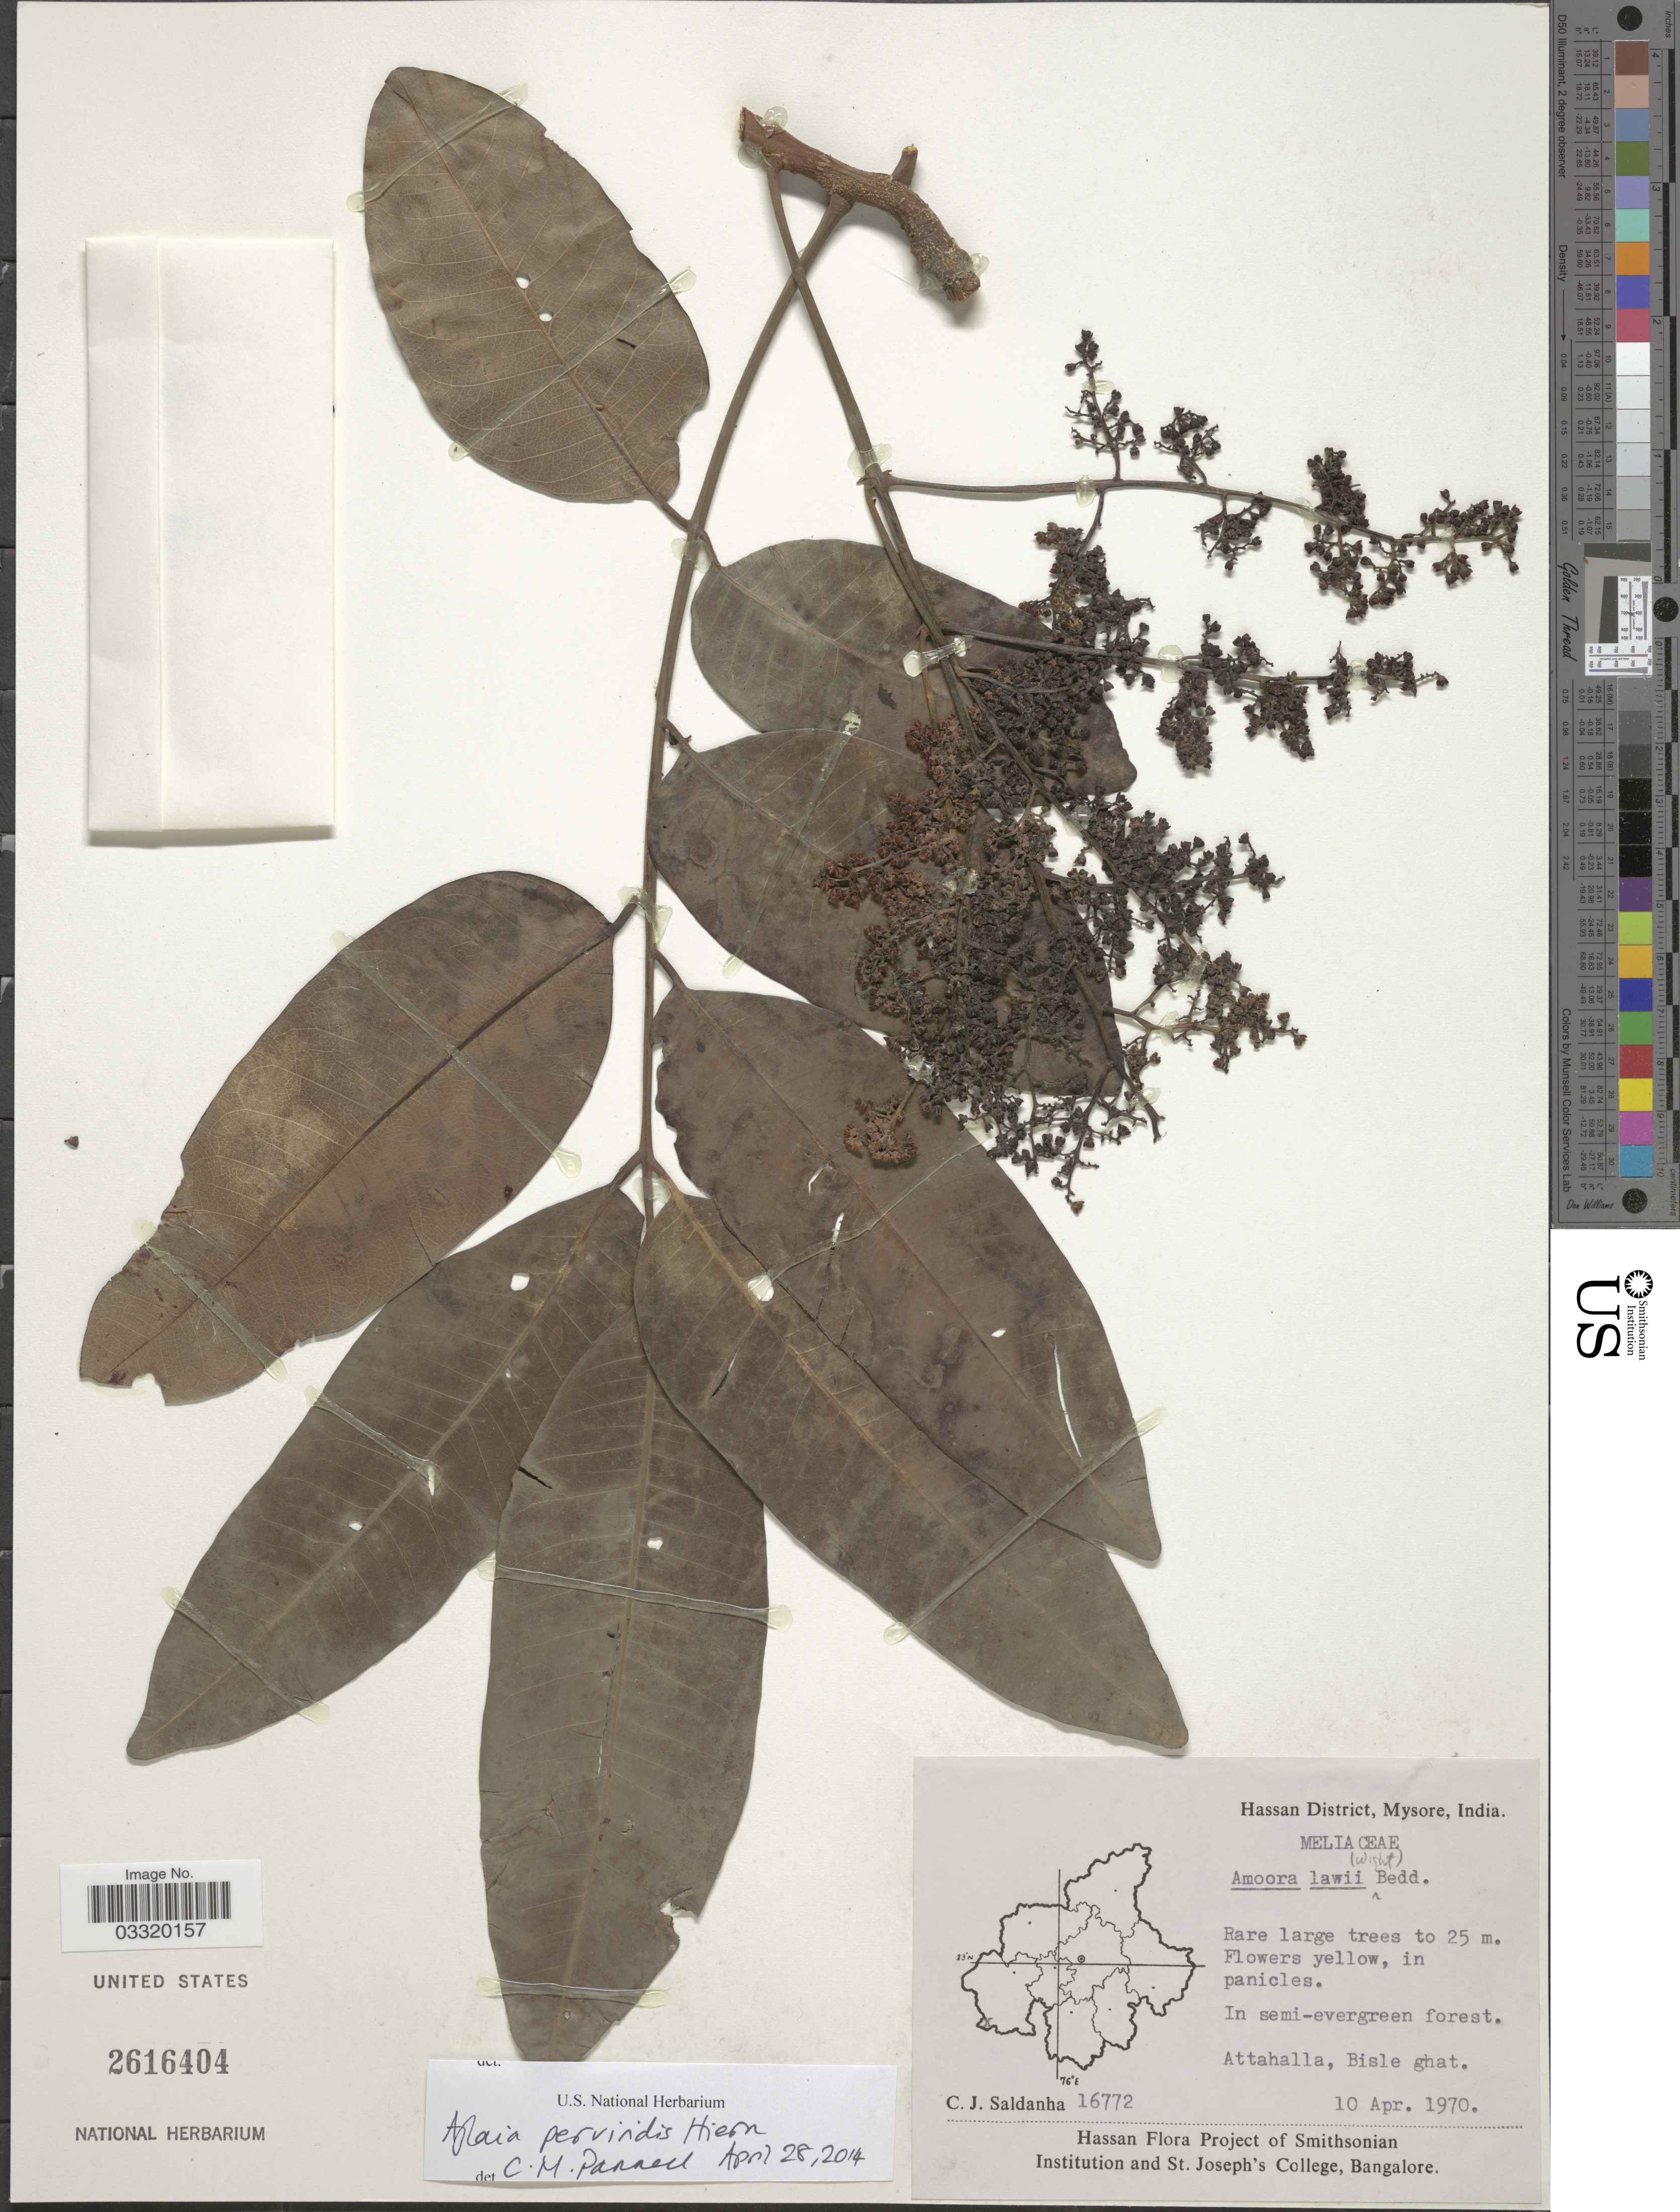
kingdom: Plantae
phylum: Tracheophyta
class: Magnoliopsida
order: Sapindales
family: Meliaceae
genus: Aglaia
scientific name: Aglaia pervividis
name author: Hiern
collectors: C. J. Saldanha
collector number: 16772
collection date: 1970-04-10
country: India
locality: Hassan District, Mysore. Attahalla, Bisle ghat.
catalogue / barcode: US 2616404